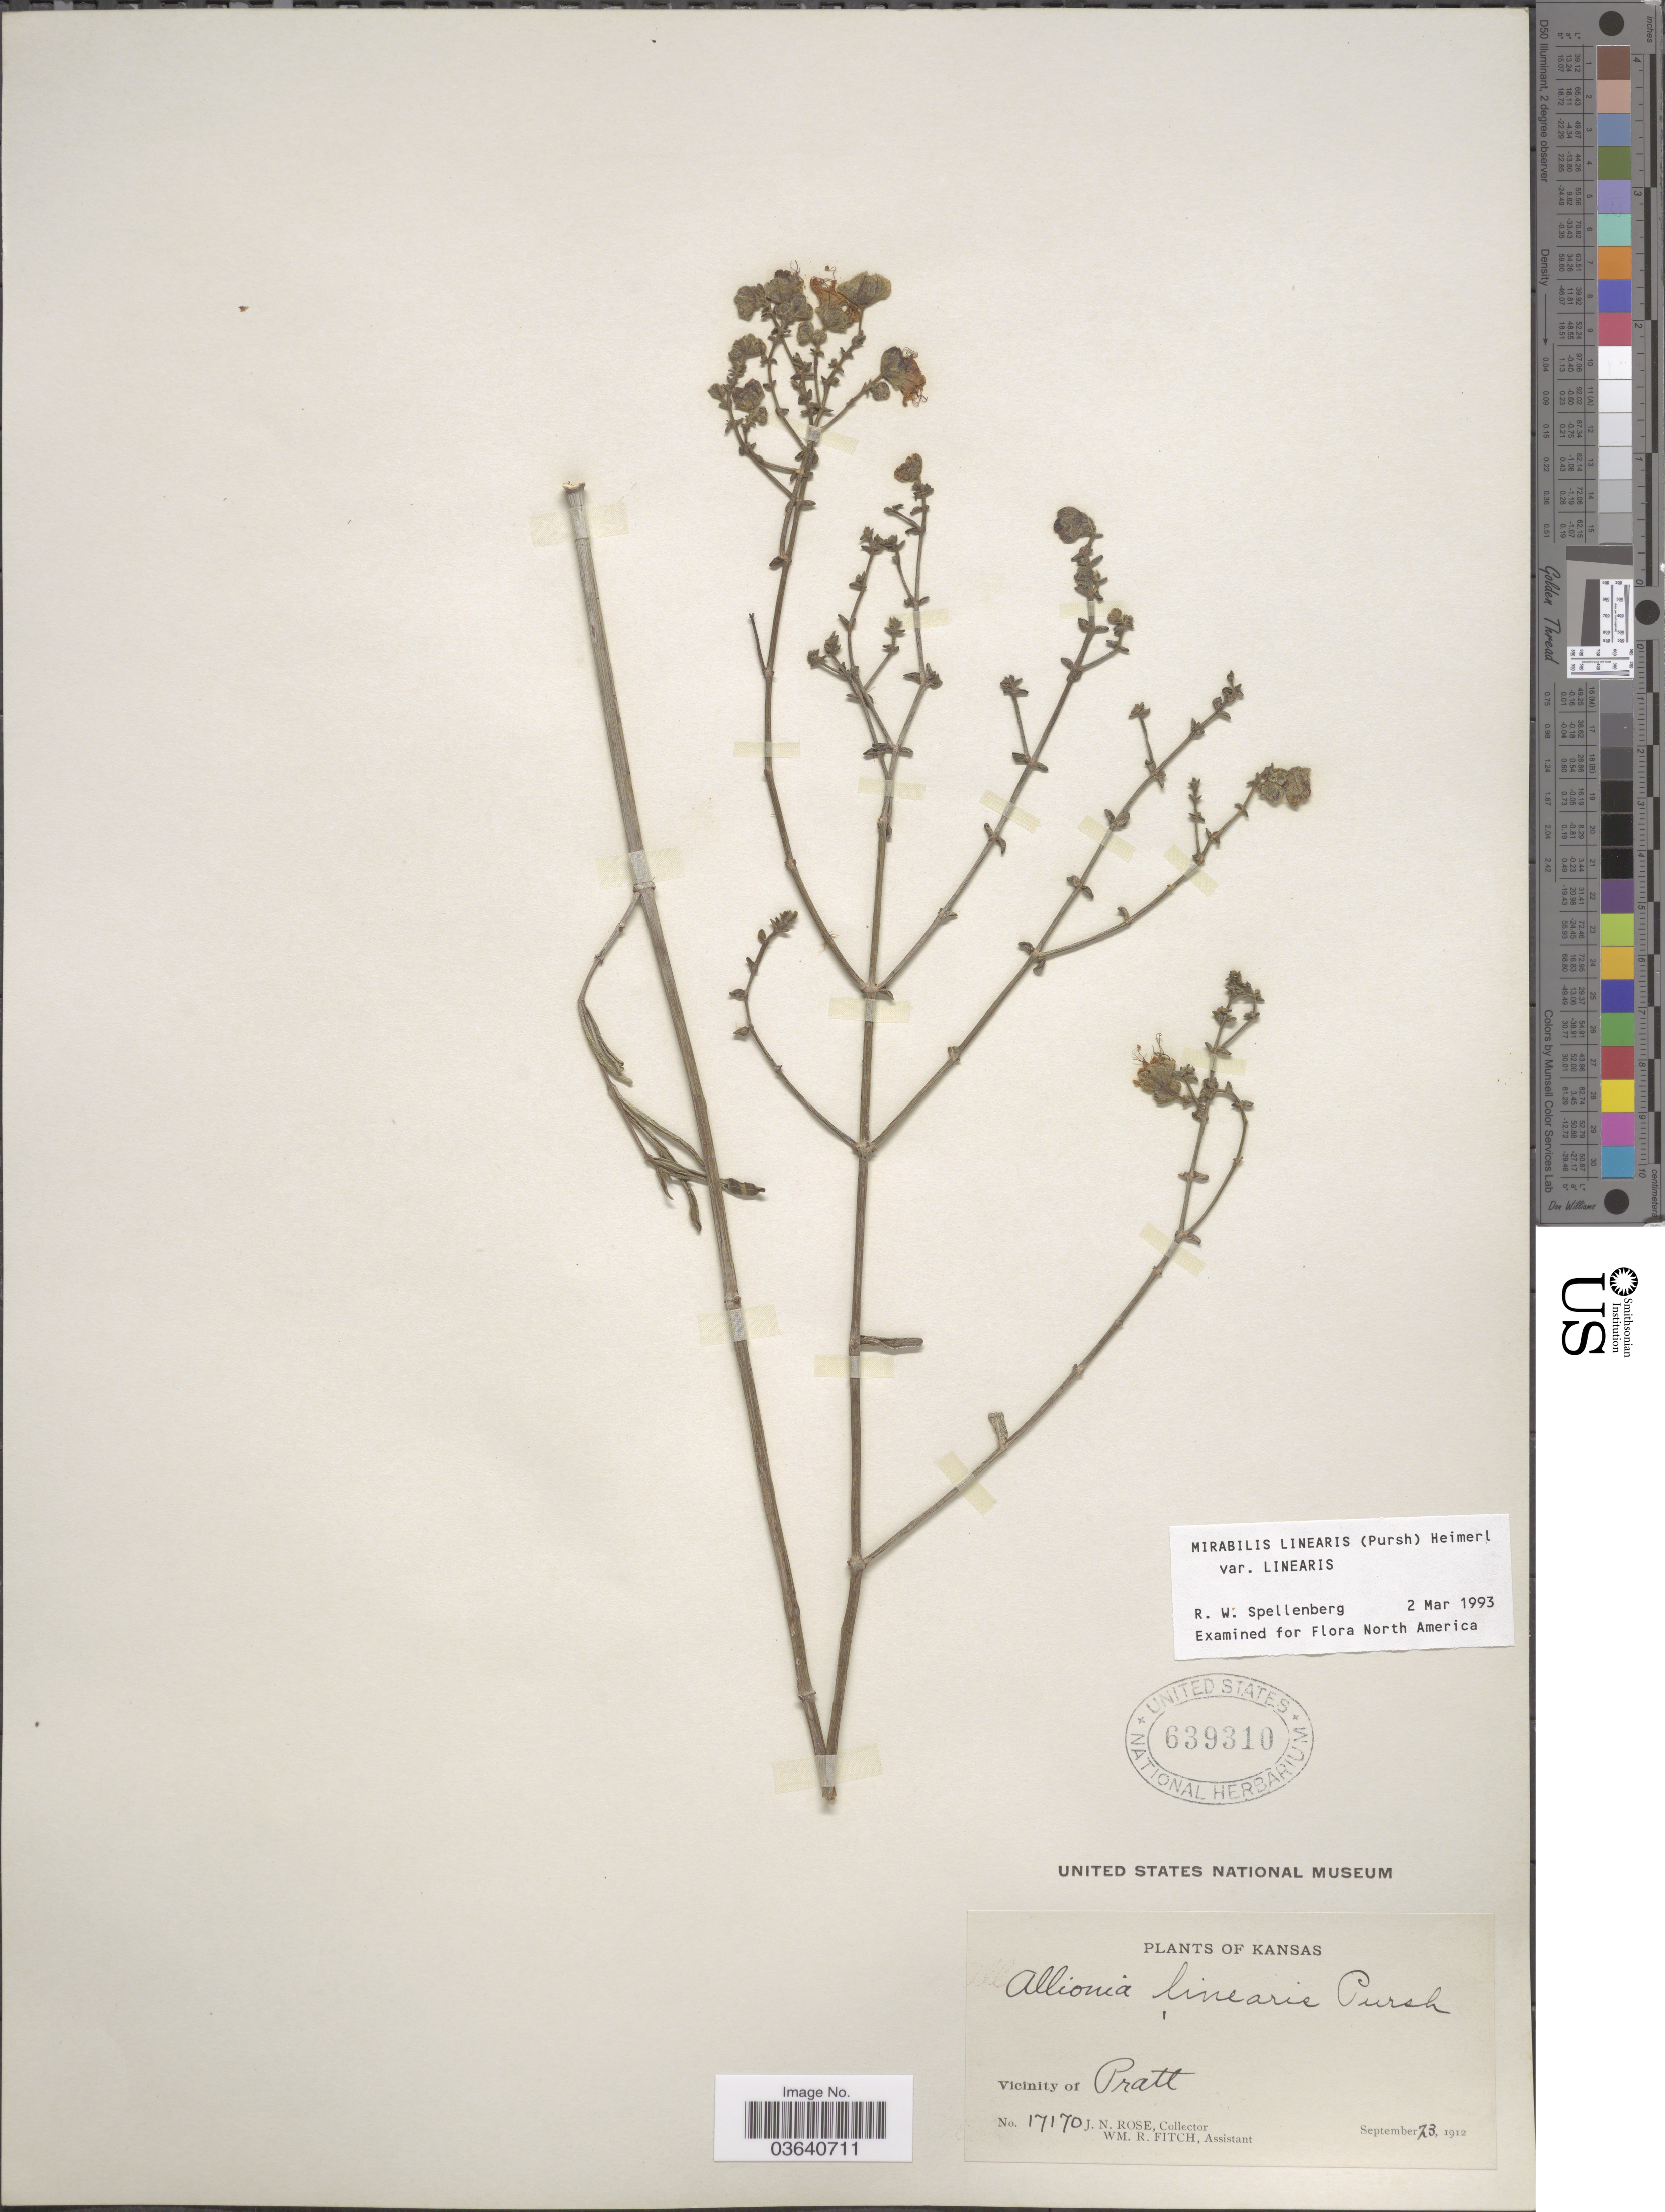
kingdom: Plantae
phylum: Tracheophyta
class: Magnoliopsida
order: Caryophyllales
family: Nyctaginaceae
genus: Mirabilis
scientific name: Mirabilis linearis var. linearis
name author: (Pursh) Heimerl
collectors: J. N. Rose & W. R. Fitch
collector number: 17170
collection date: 1912-09-23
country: United States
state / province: Kansas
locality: Vicinity of Pratt.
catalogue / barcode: US 639310